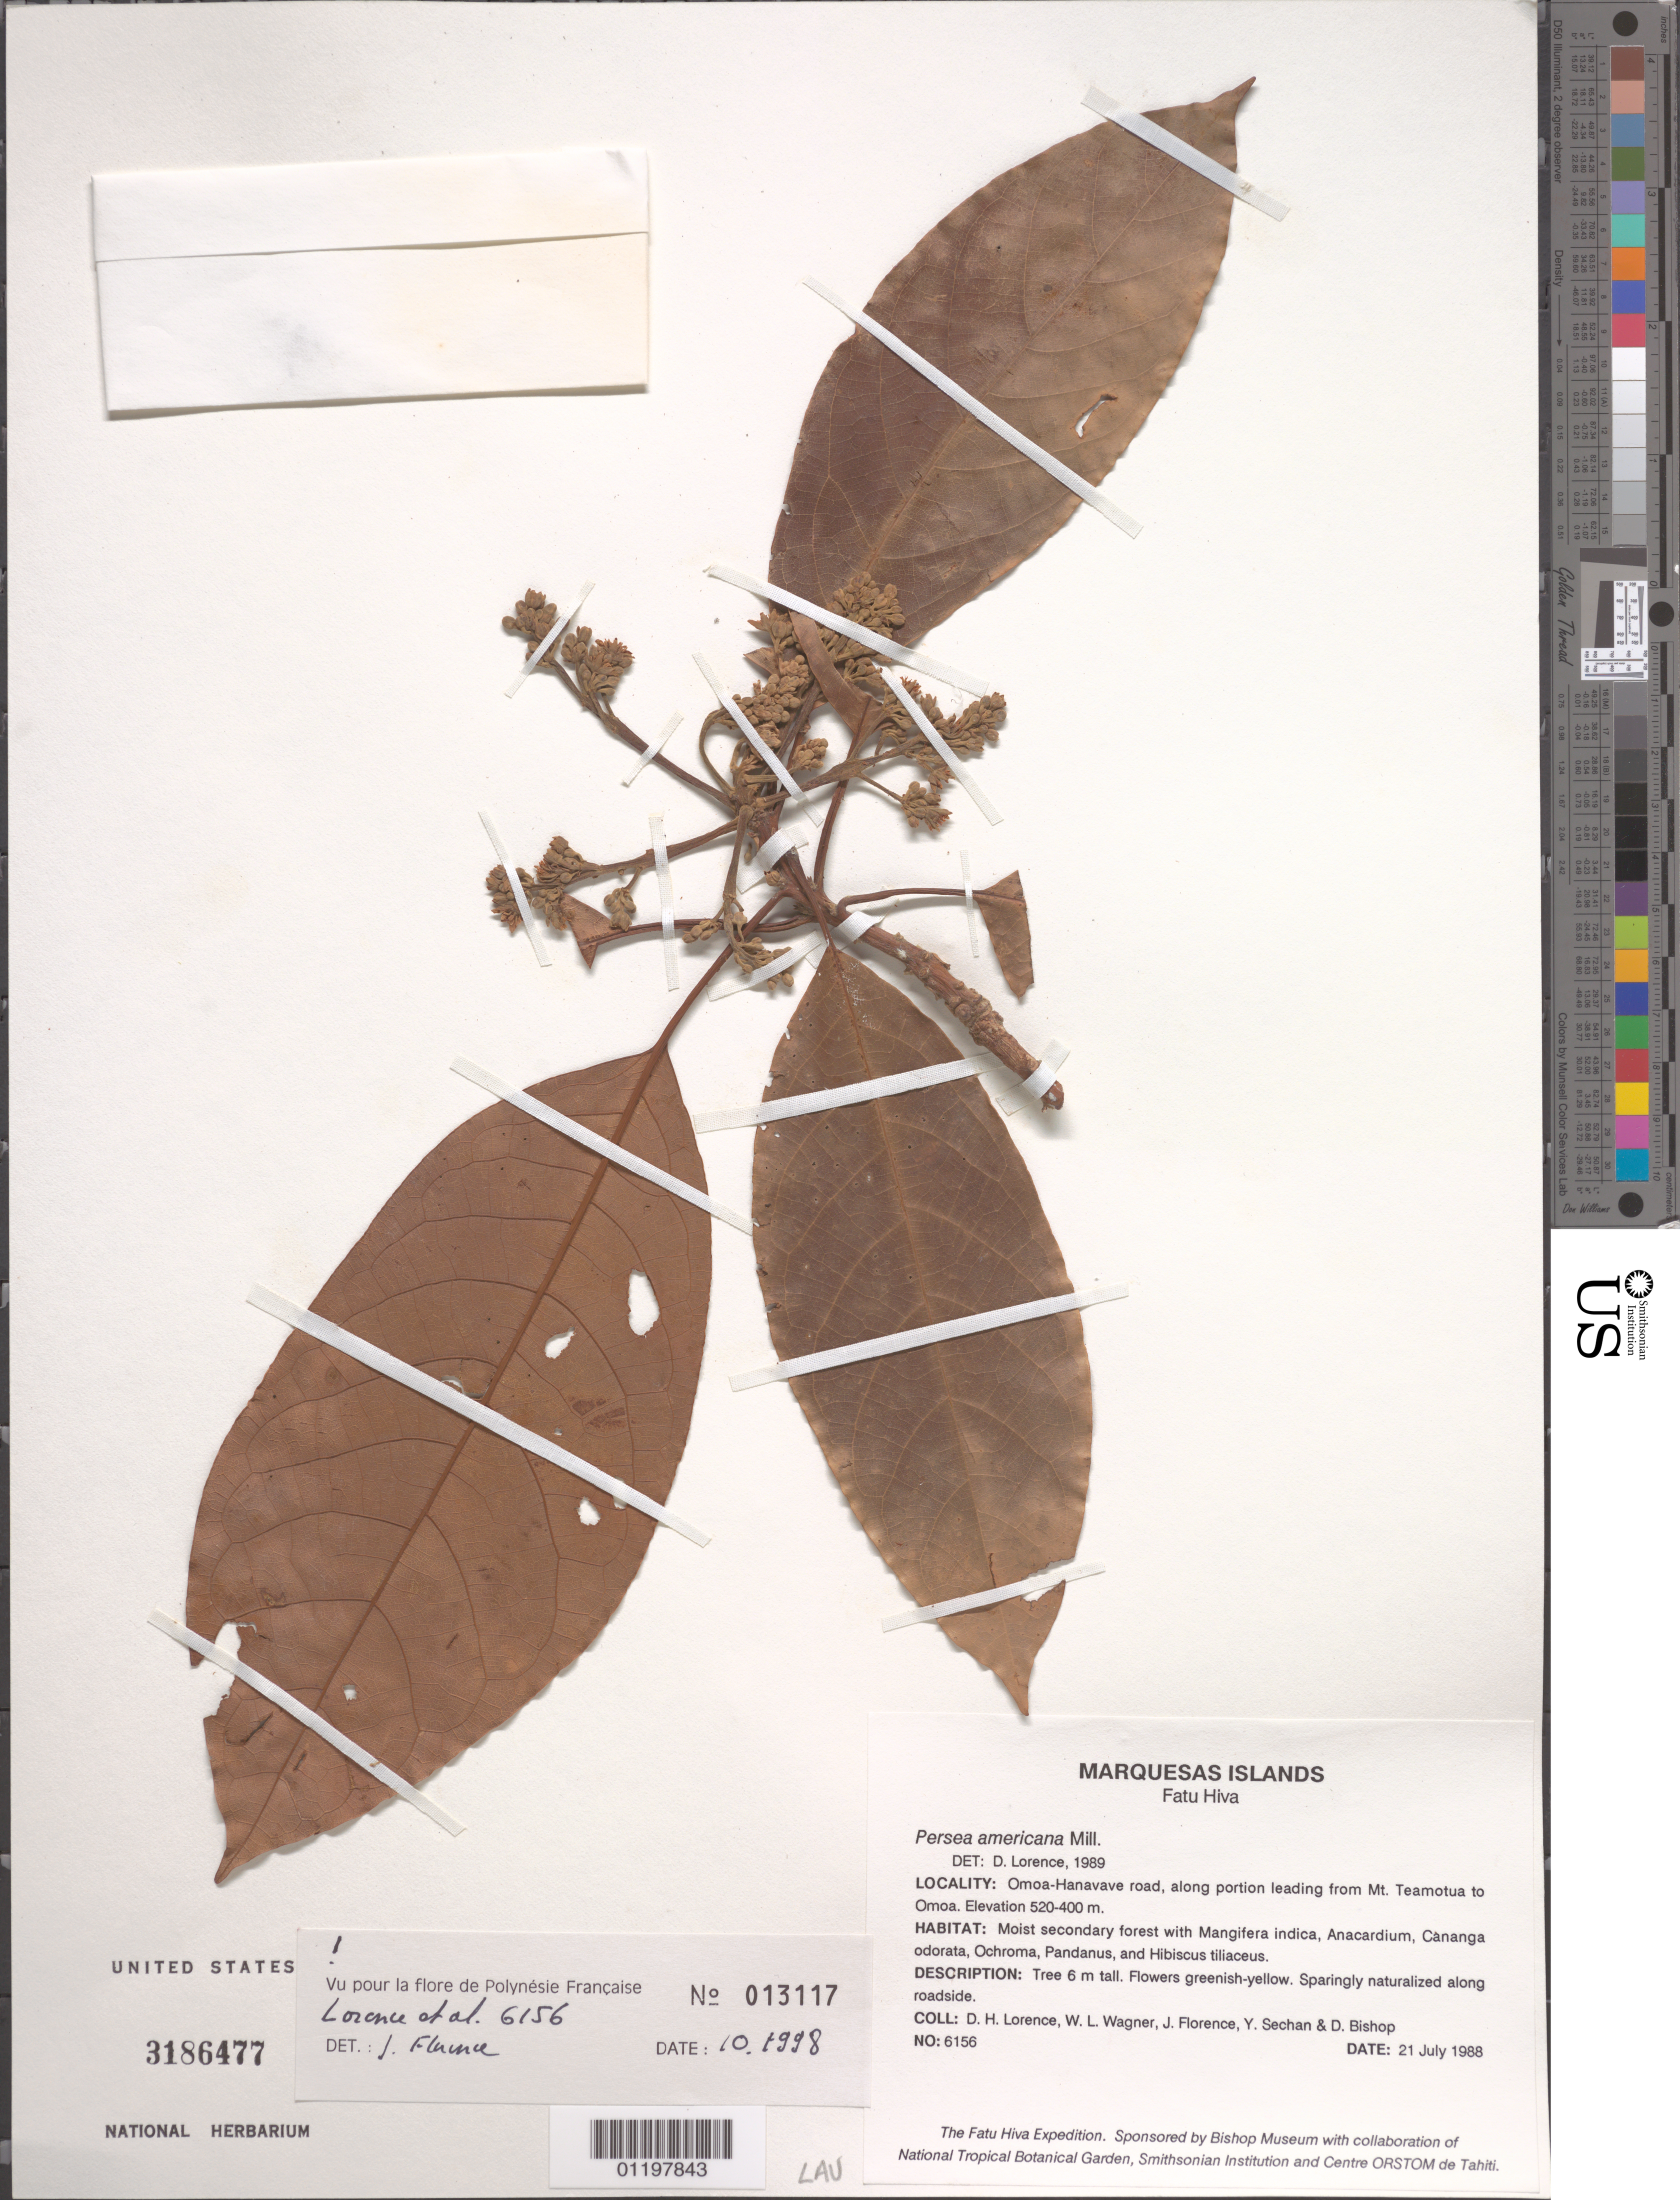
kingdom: Plantae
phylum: Tracheophyta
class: Magnoliopsida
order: Laurales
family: Lauraceae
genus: Persea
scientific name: Persea americana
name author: Mill.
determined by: Florence, J.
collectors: D. Lorence, W. L. Wagner, J. Florence, Y. Sechan & D. Bishop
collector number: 6156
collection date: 1988-07-21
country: French Polynesia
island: Fatu Hiva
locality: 'Omo'a-Hanavave road, along portion leading from Mt. Teamotua to 'Omo'a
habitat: Moist secondary forest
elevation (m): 400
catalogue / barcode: US 3186477